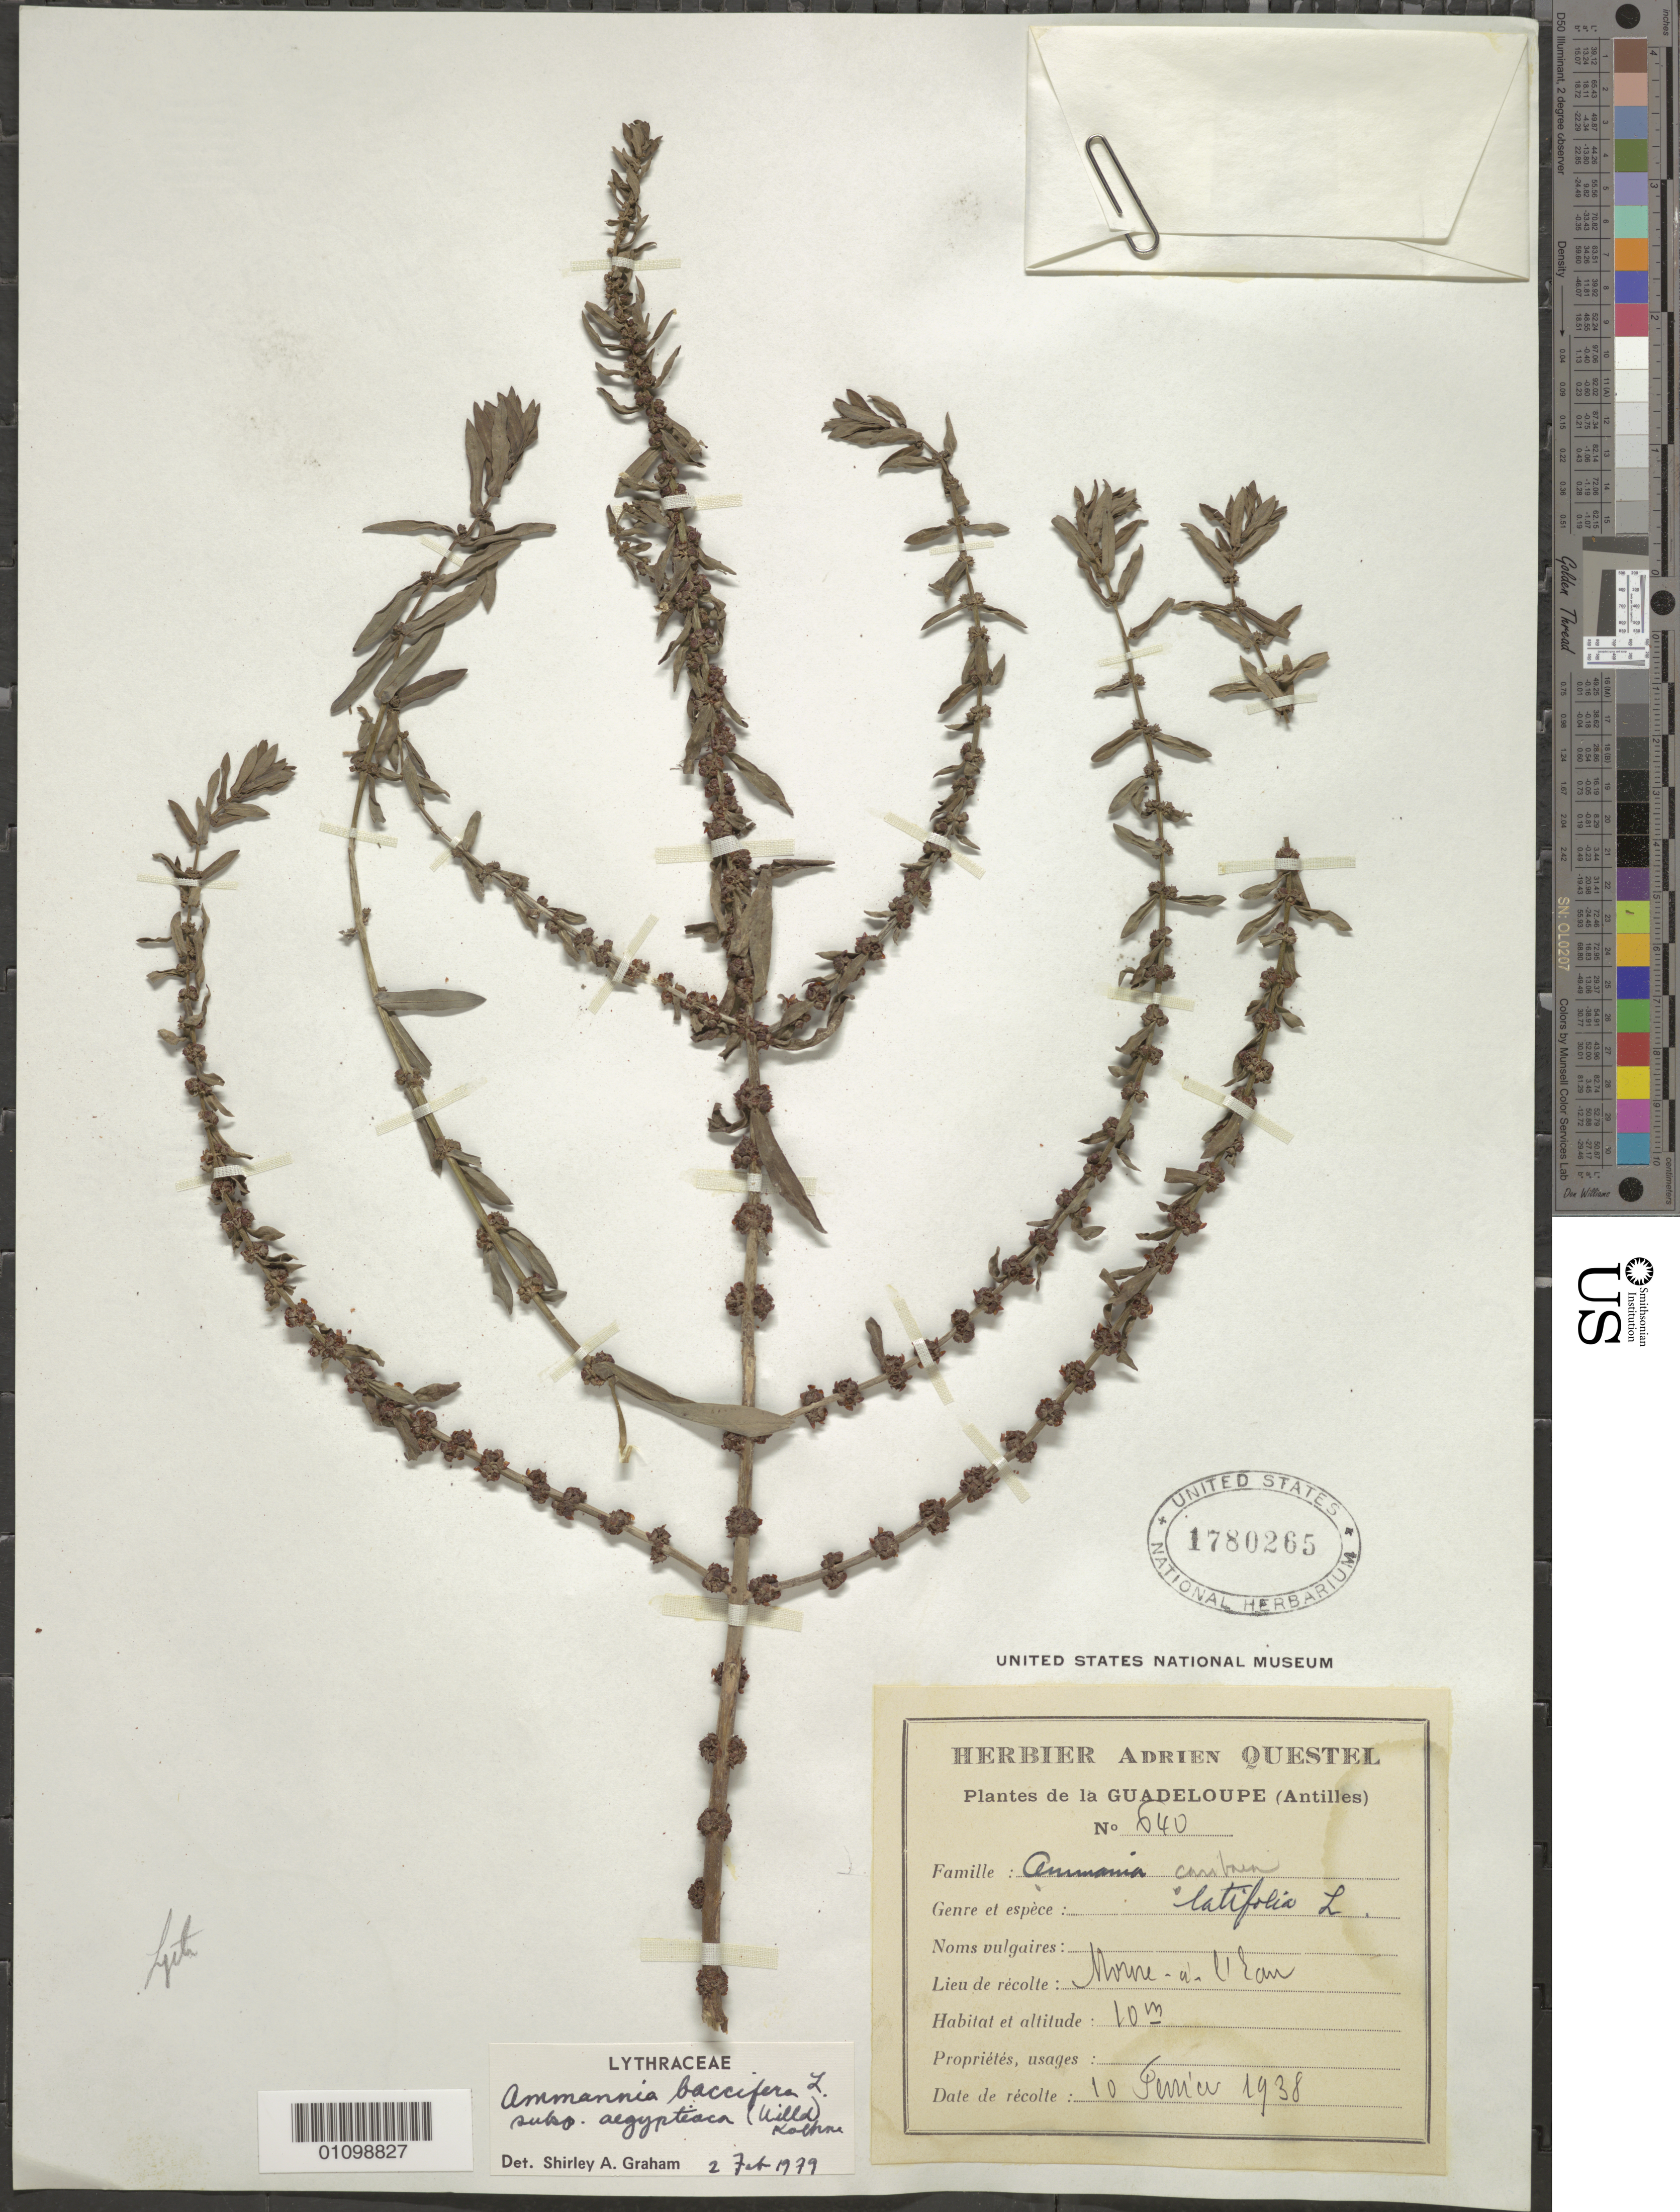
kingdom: Plantae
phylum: Tracheophyta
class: Magnoliopsida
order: Myrtales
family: Lythraceae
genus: Ammannia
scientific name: Ammannia baccifera subsp. aegyptiaca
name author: (Willd.) Koehne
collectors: A. Questel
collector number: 640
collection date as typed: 10 May 1938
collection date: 1938-05-10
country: Guadeloupe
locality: Morre a El Zam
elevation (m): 10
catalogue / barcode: US 1780265